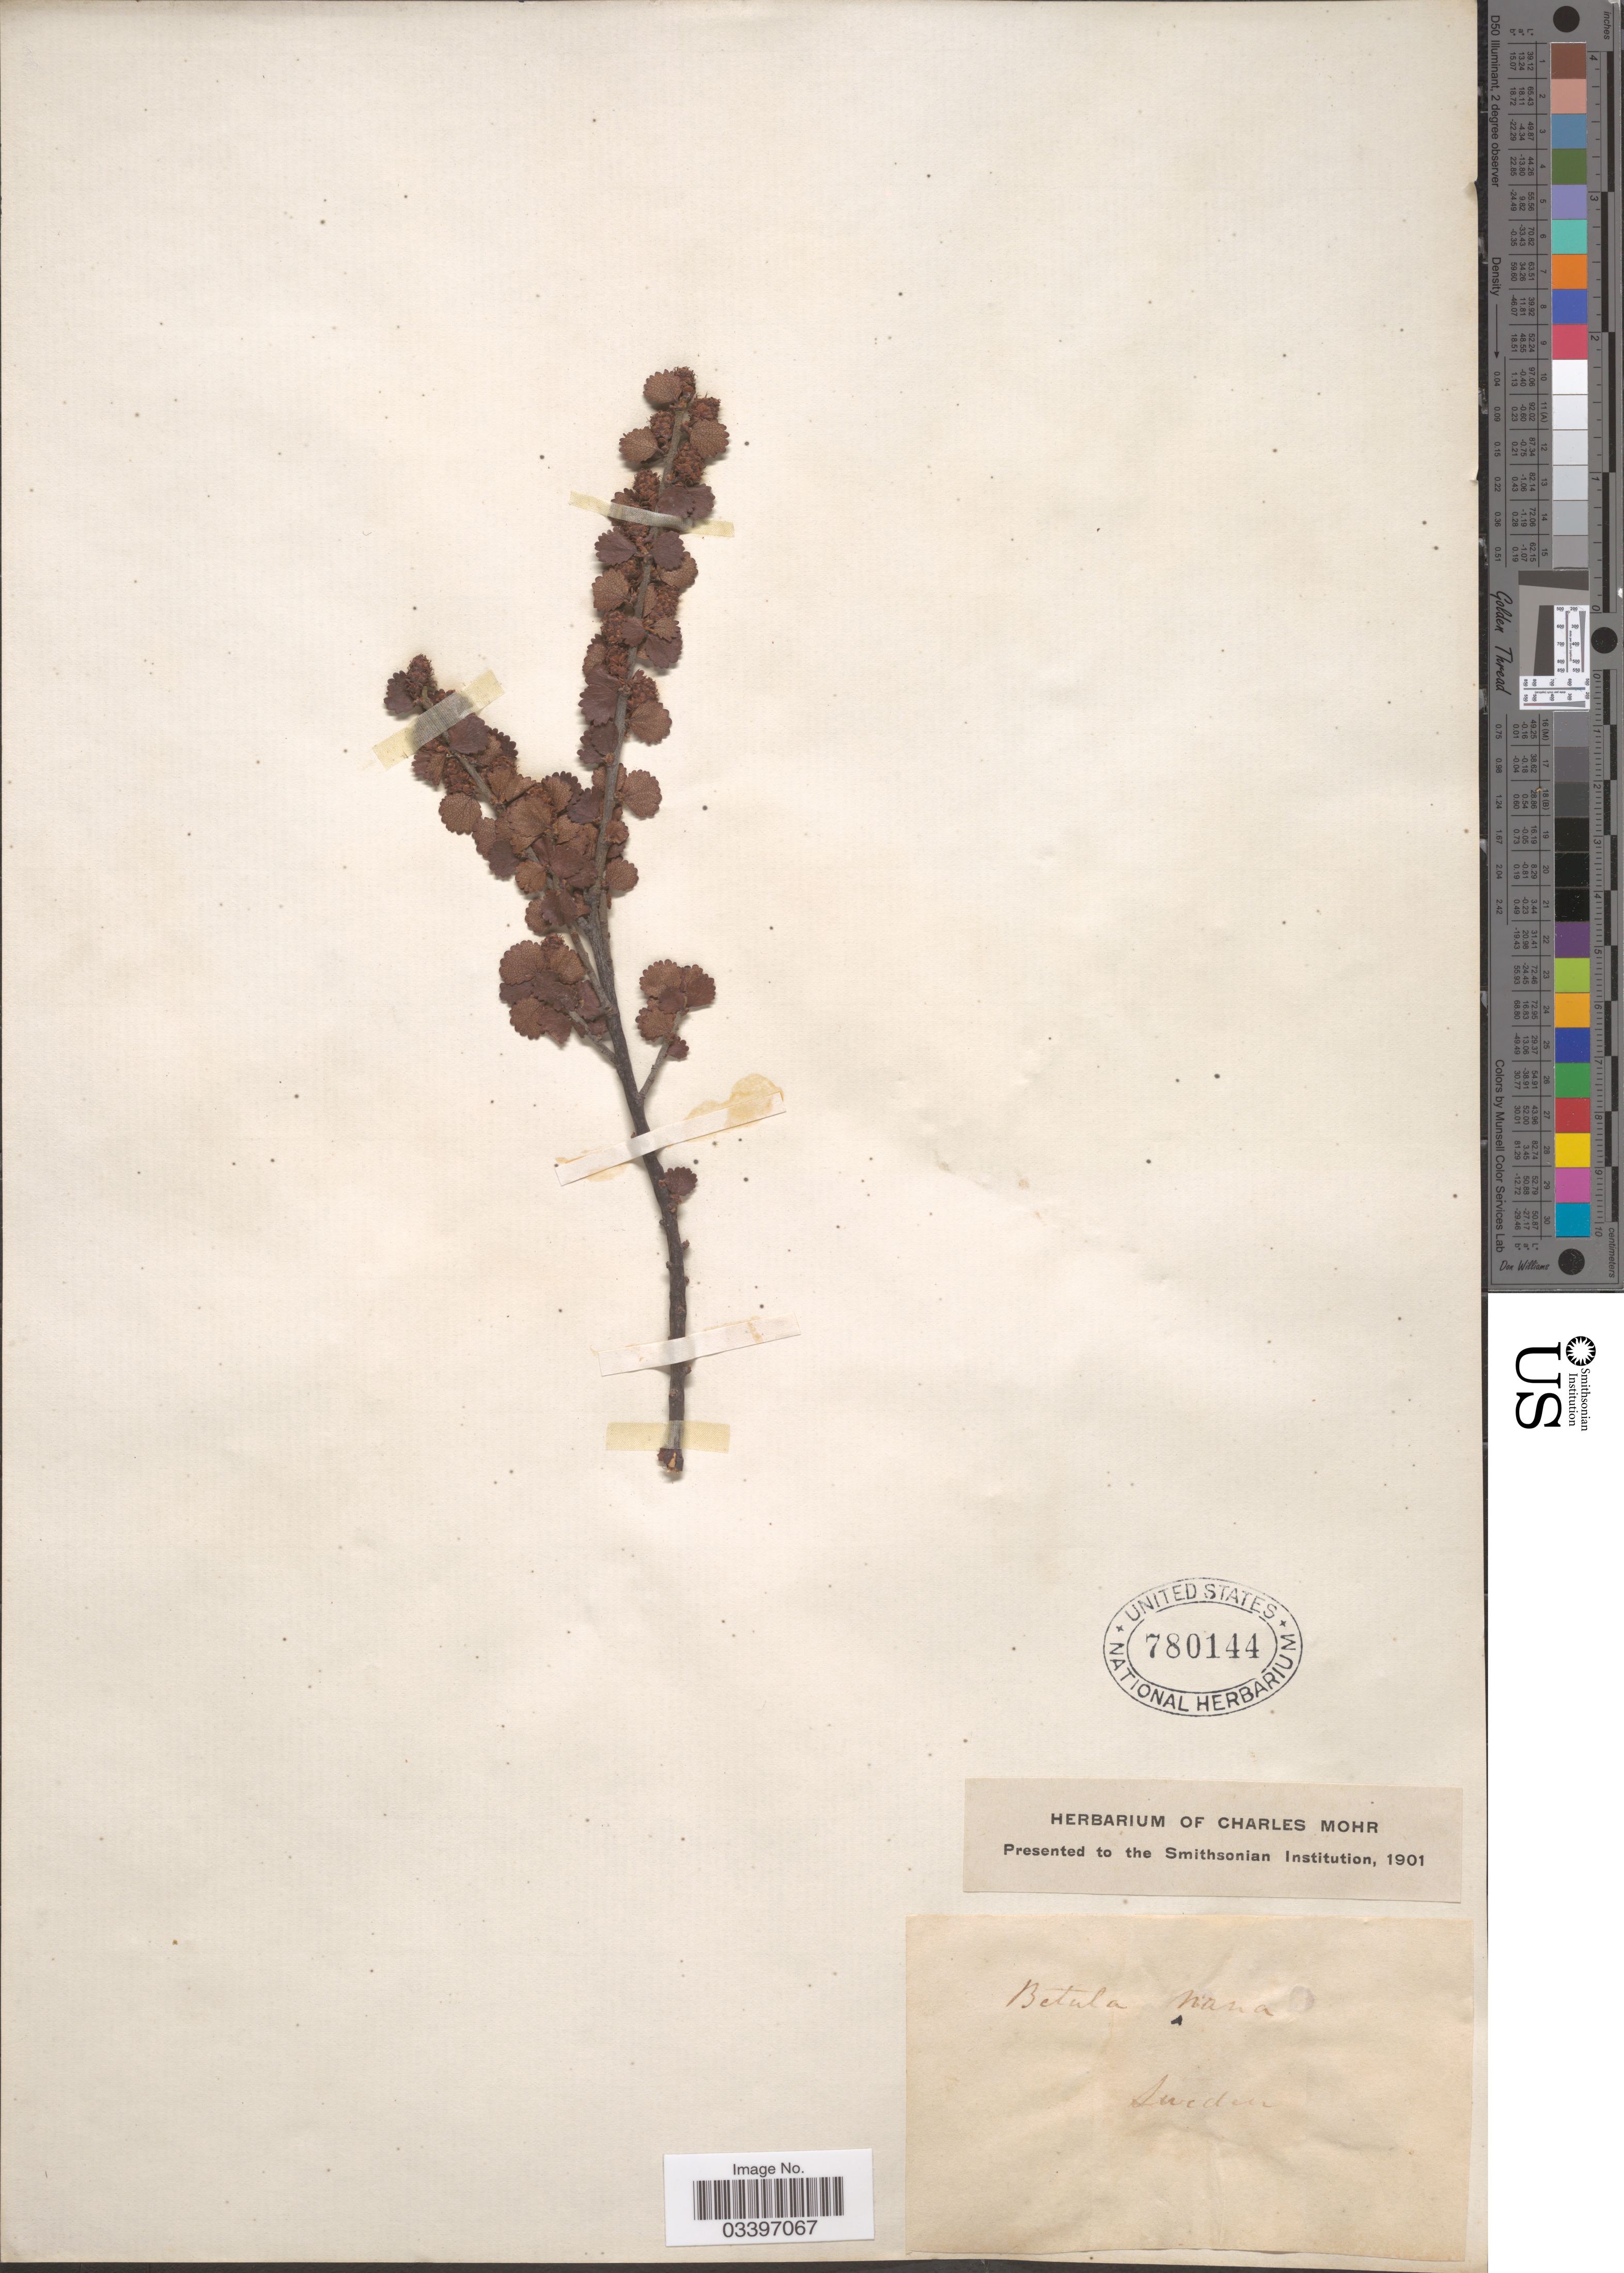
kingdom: Plantae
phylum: Tracheophyta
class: Magnoliopsida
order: Fagales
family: Betulaceae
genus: Betula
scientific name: Betula nana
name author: L.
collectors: ex herb. Charles Mohr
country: Sweden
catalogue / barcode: US 780144